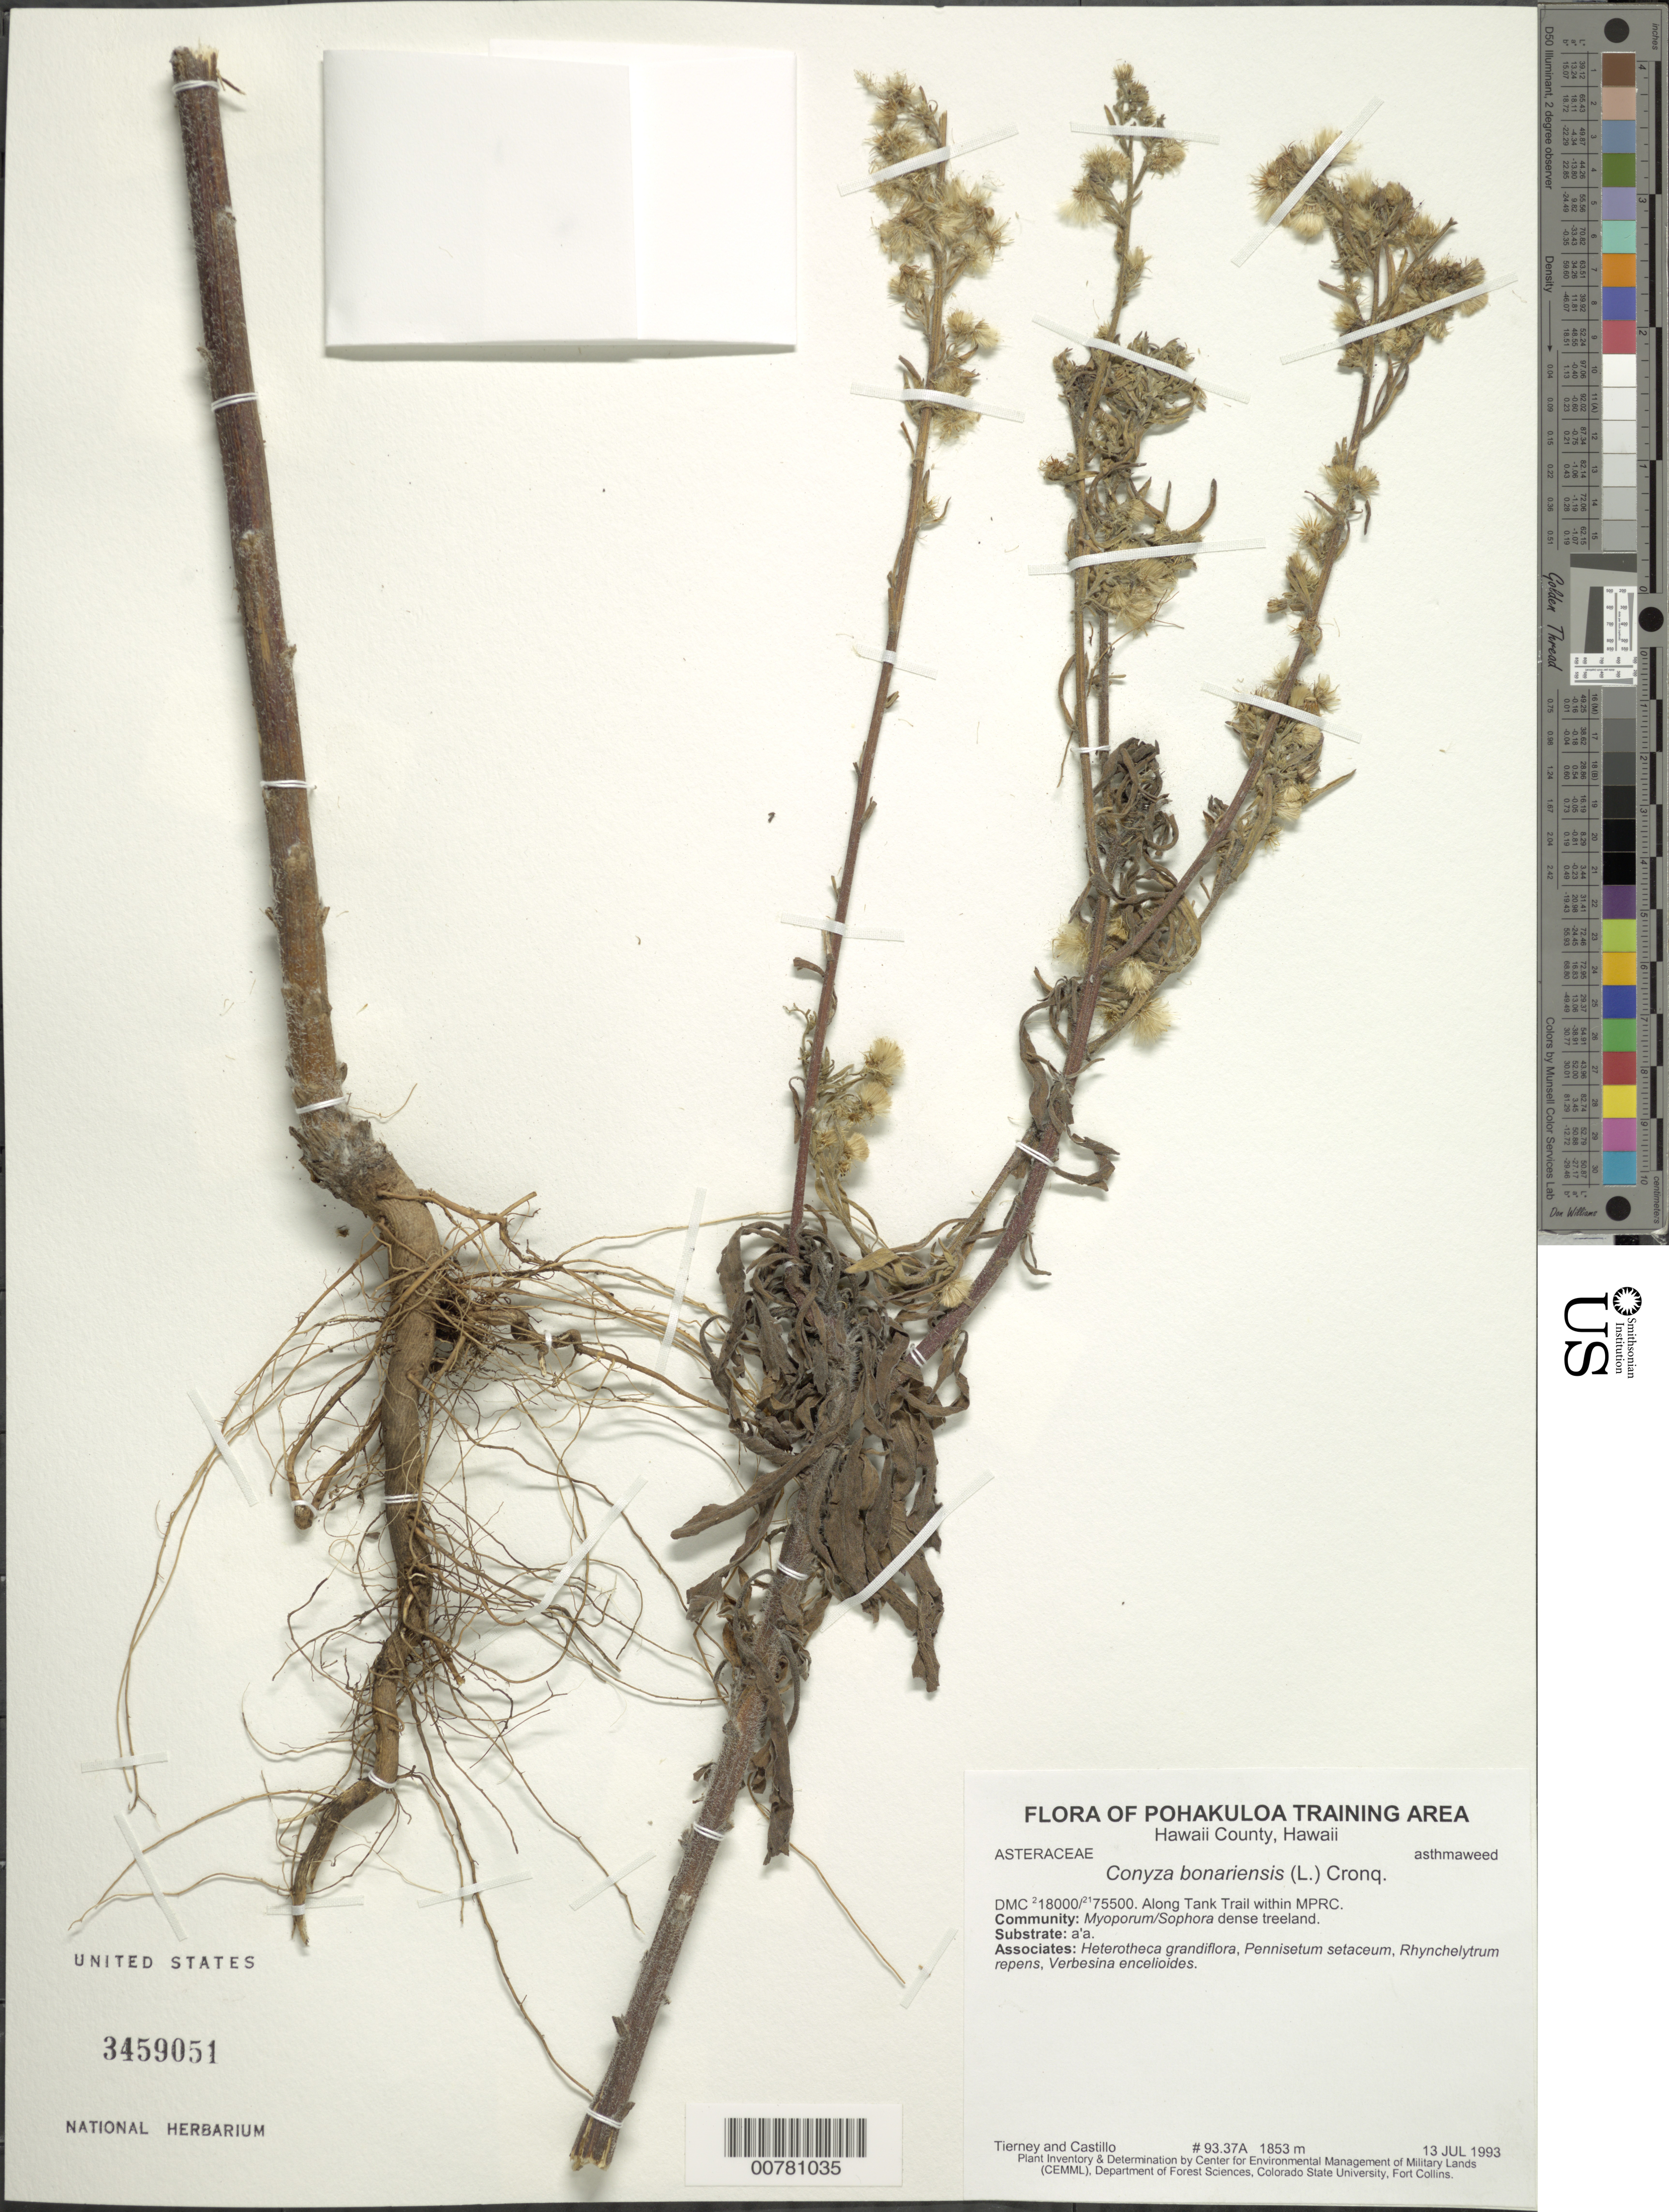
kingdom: Plantae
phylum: Tracheophyta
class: Magnoliopsida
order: Asterales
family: Asteraceae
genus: Erigeron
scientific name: Erigeron bonariensis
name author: L.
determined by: Wagner, W. L., (BOT), Smithsonian Institution - National Museum of Natural History (UNITED STATES)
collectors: T. Tierney & Castillo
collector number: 93.37A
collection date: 1993-07-13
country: United States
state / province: Hawaii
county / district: Hawaii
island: Hawaii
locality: Along Tank Trail within MPRC.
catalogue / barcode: US 3459051